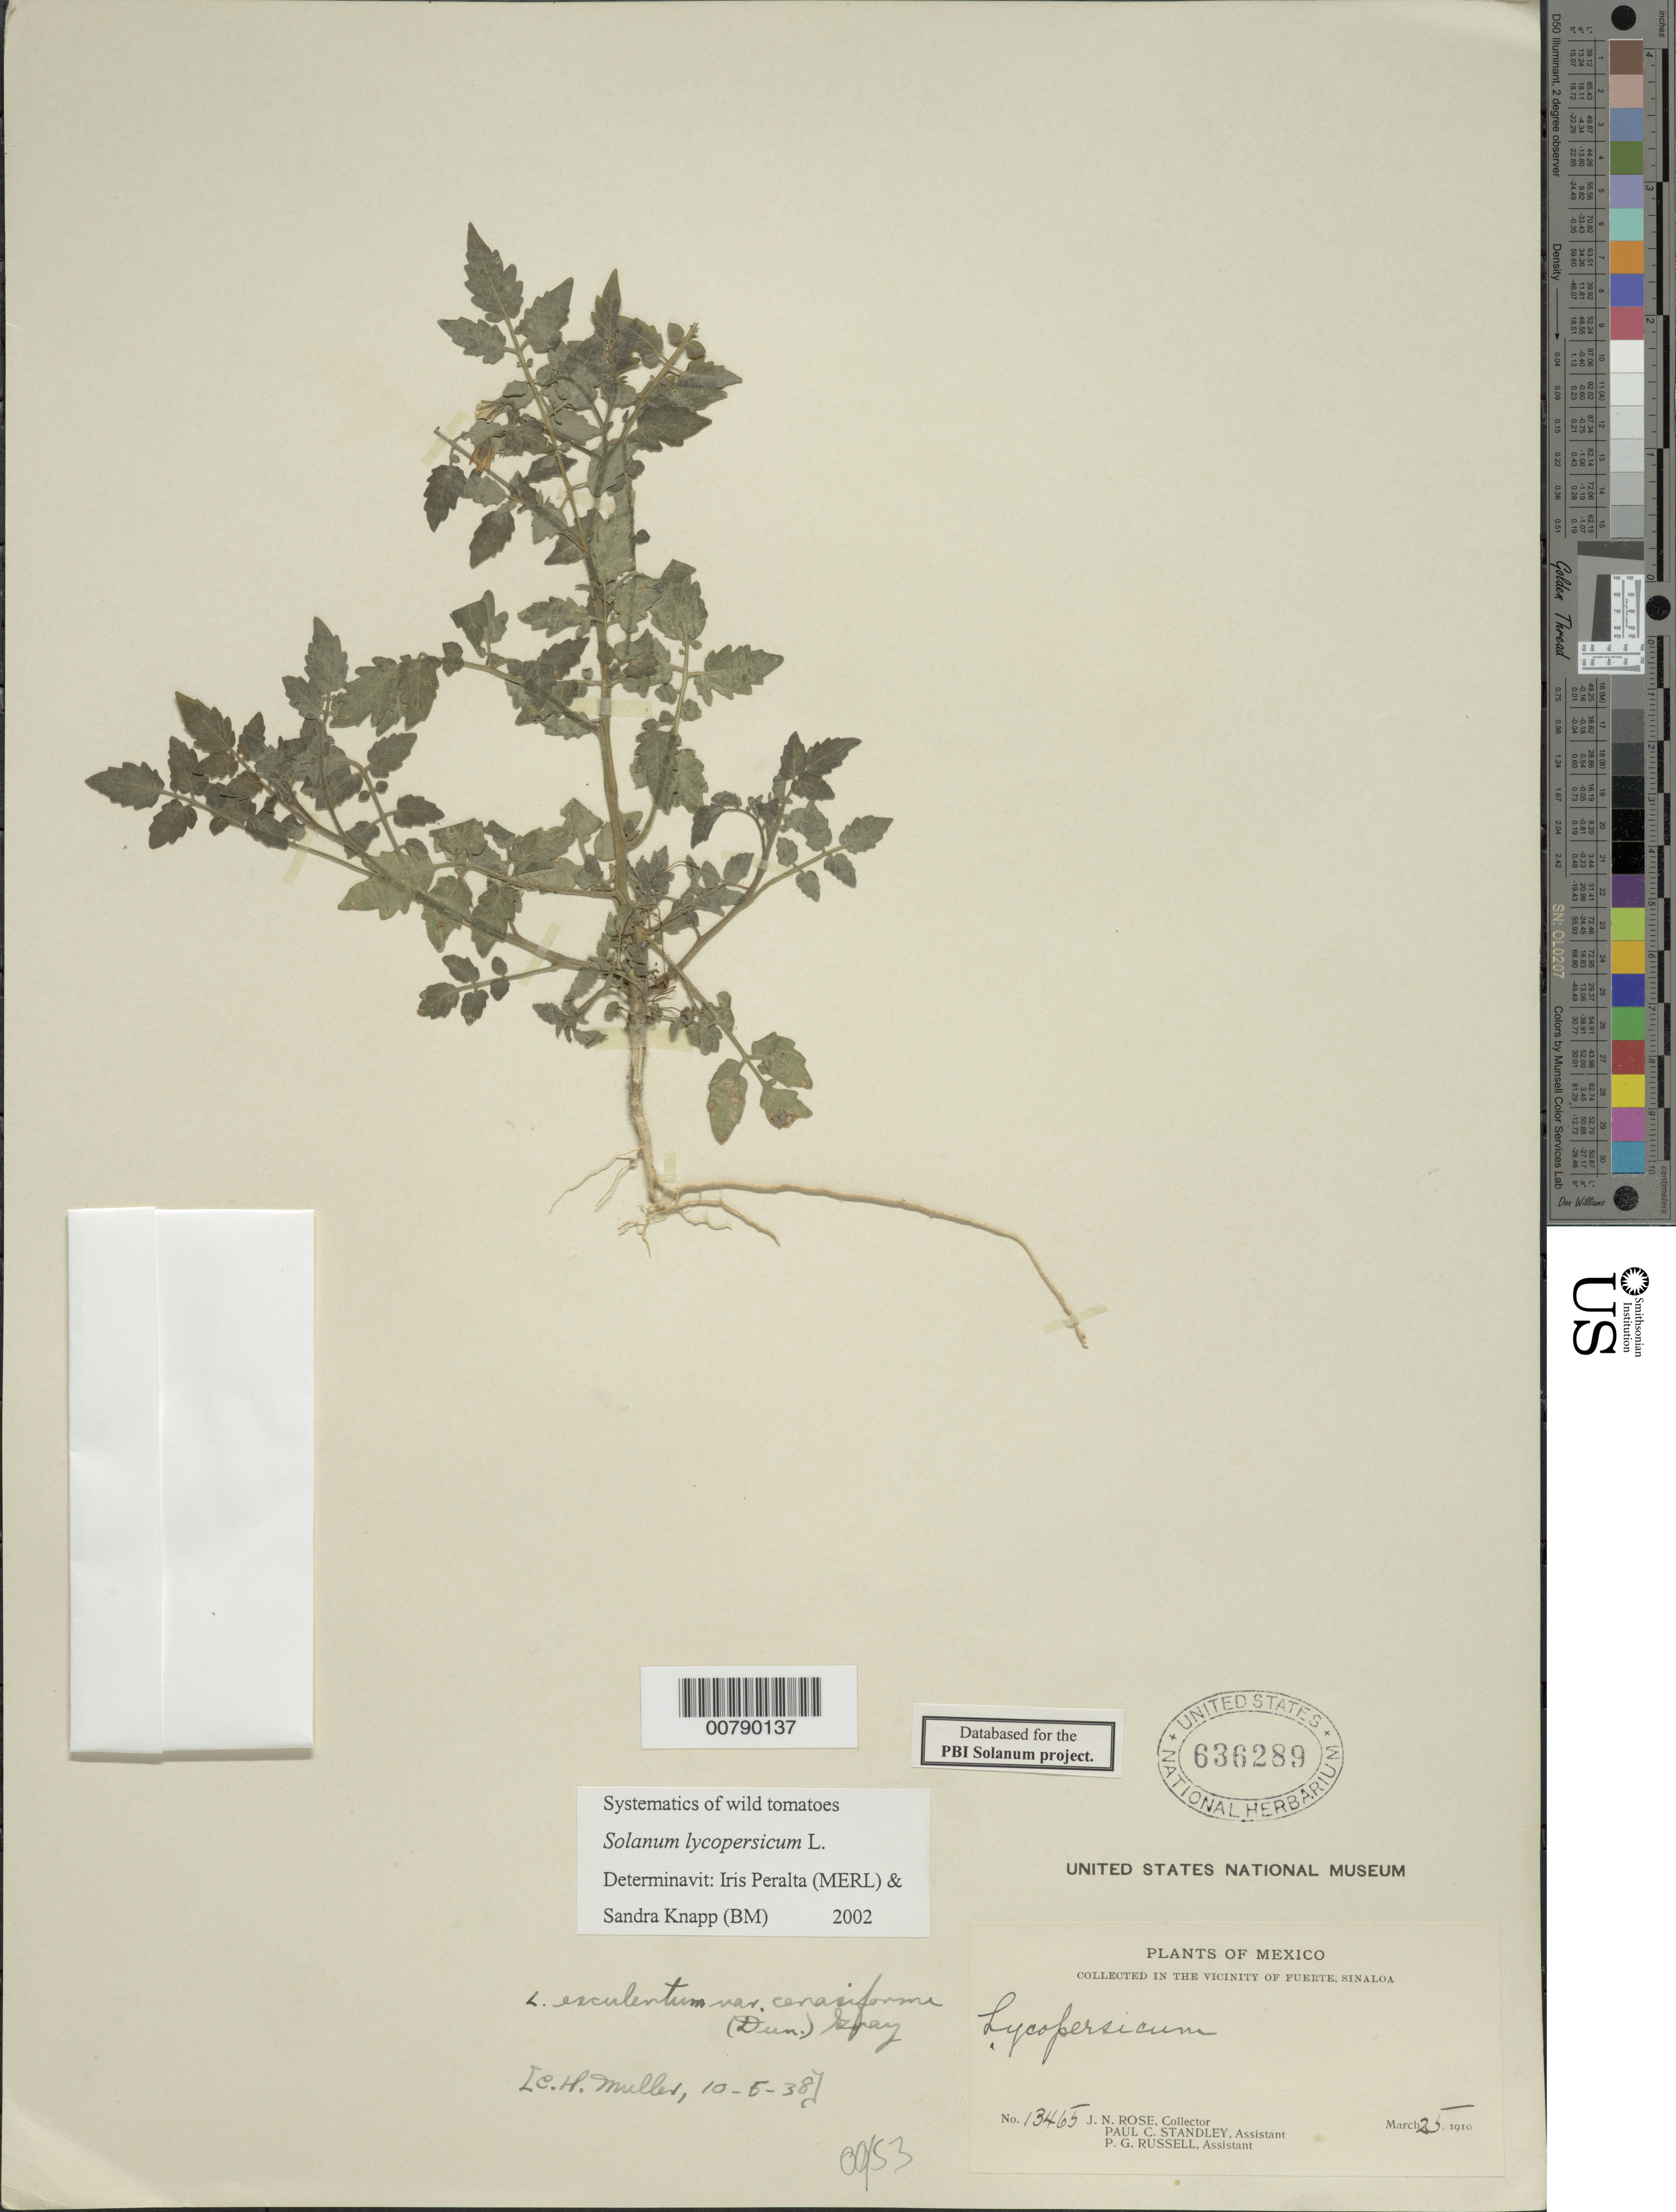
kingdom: Plantae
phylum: Tracheophyta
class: Magnoliopsida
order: Solanales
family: Solanaceae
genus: Solanum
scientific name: Solanum lycopersicum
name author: L.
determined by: Peralta, Iris E.; Knapp, S. D.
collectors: J. N. Rose, P. C. Standley & P. G. Russell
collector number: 13465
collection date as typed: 25 Mar 1910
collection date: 1910-03-25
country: Mexico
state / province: Sinaloa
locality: vicinity of Fuerte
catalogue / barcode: US 636289